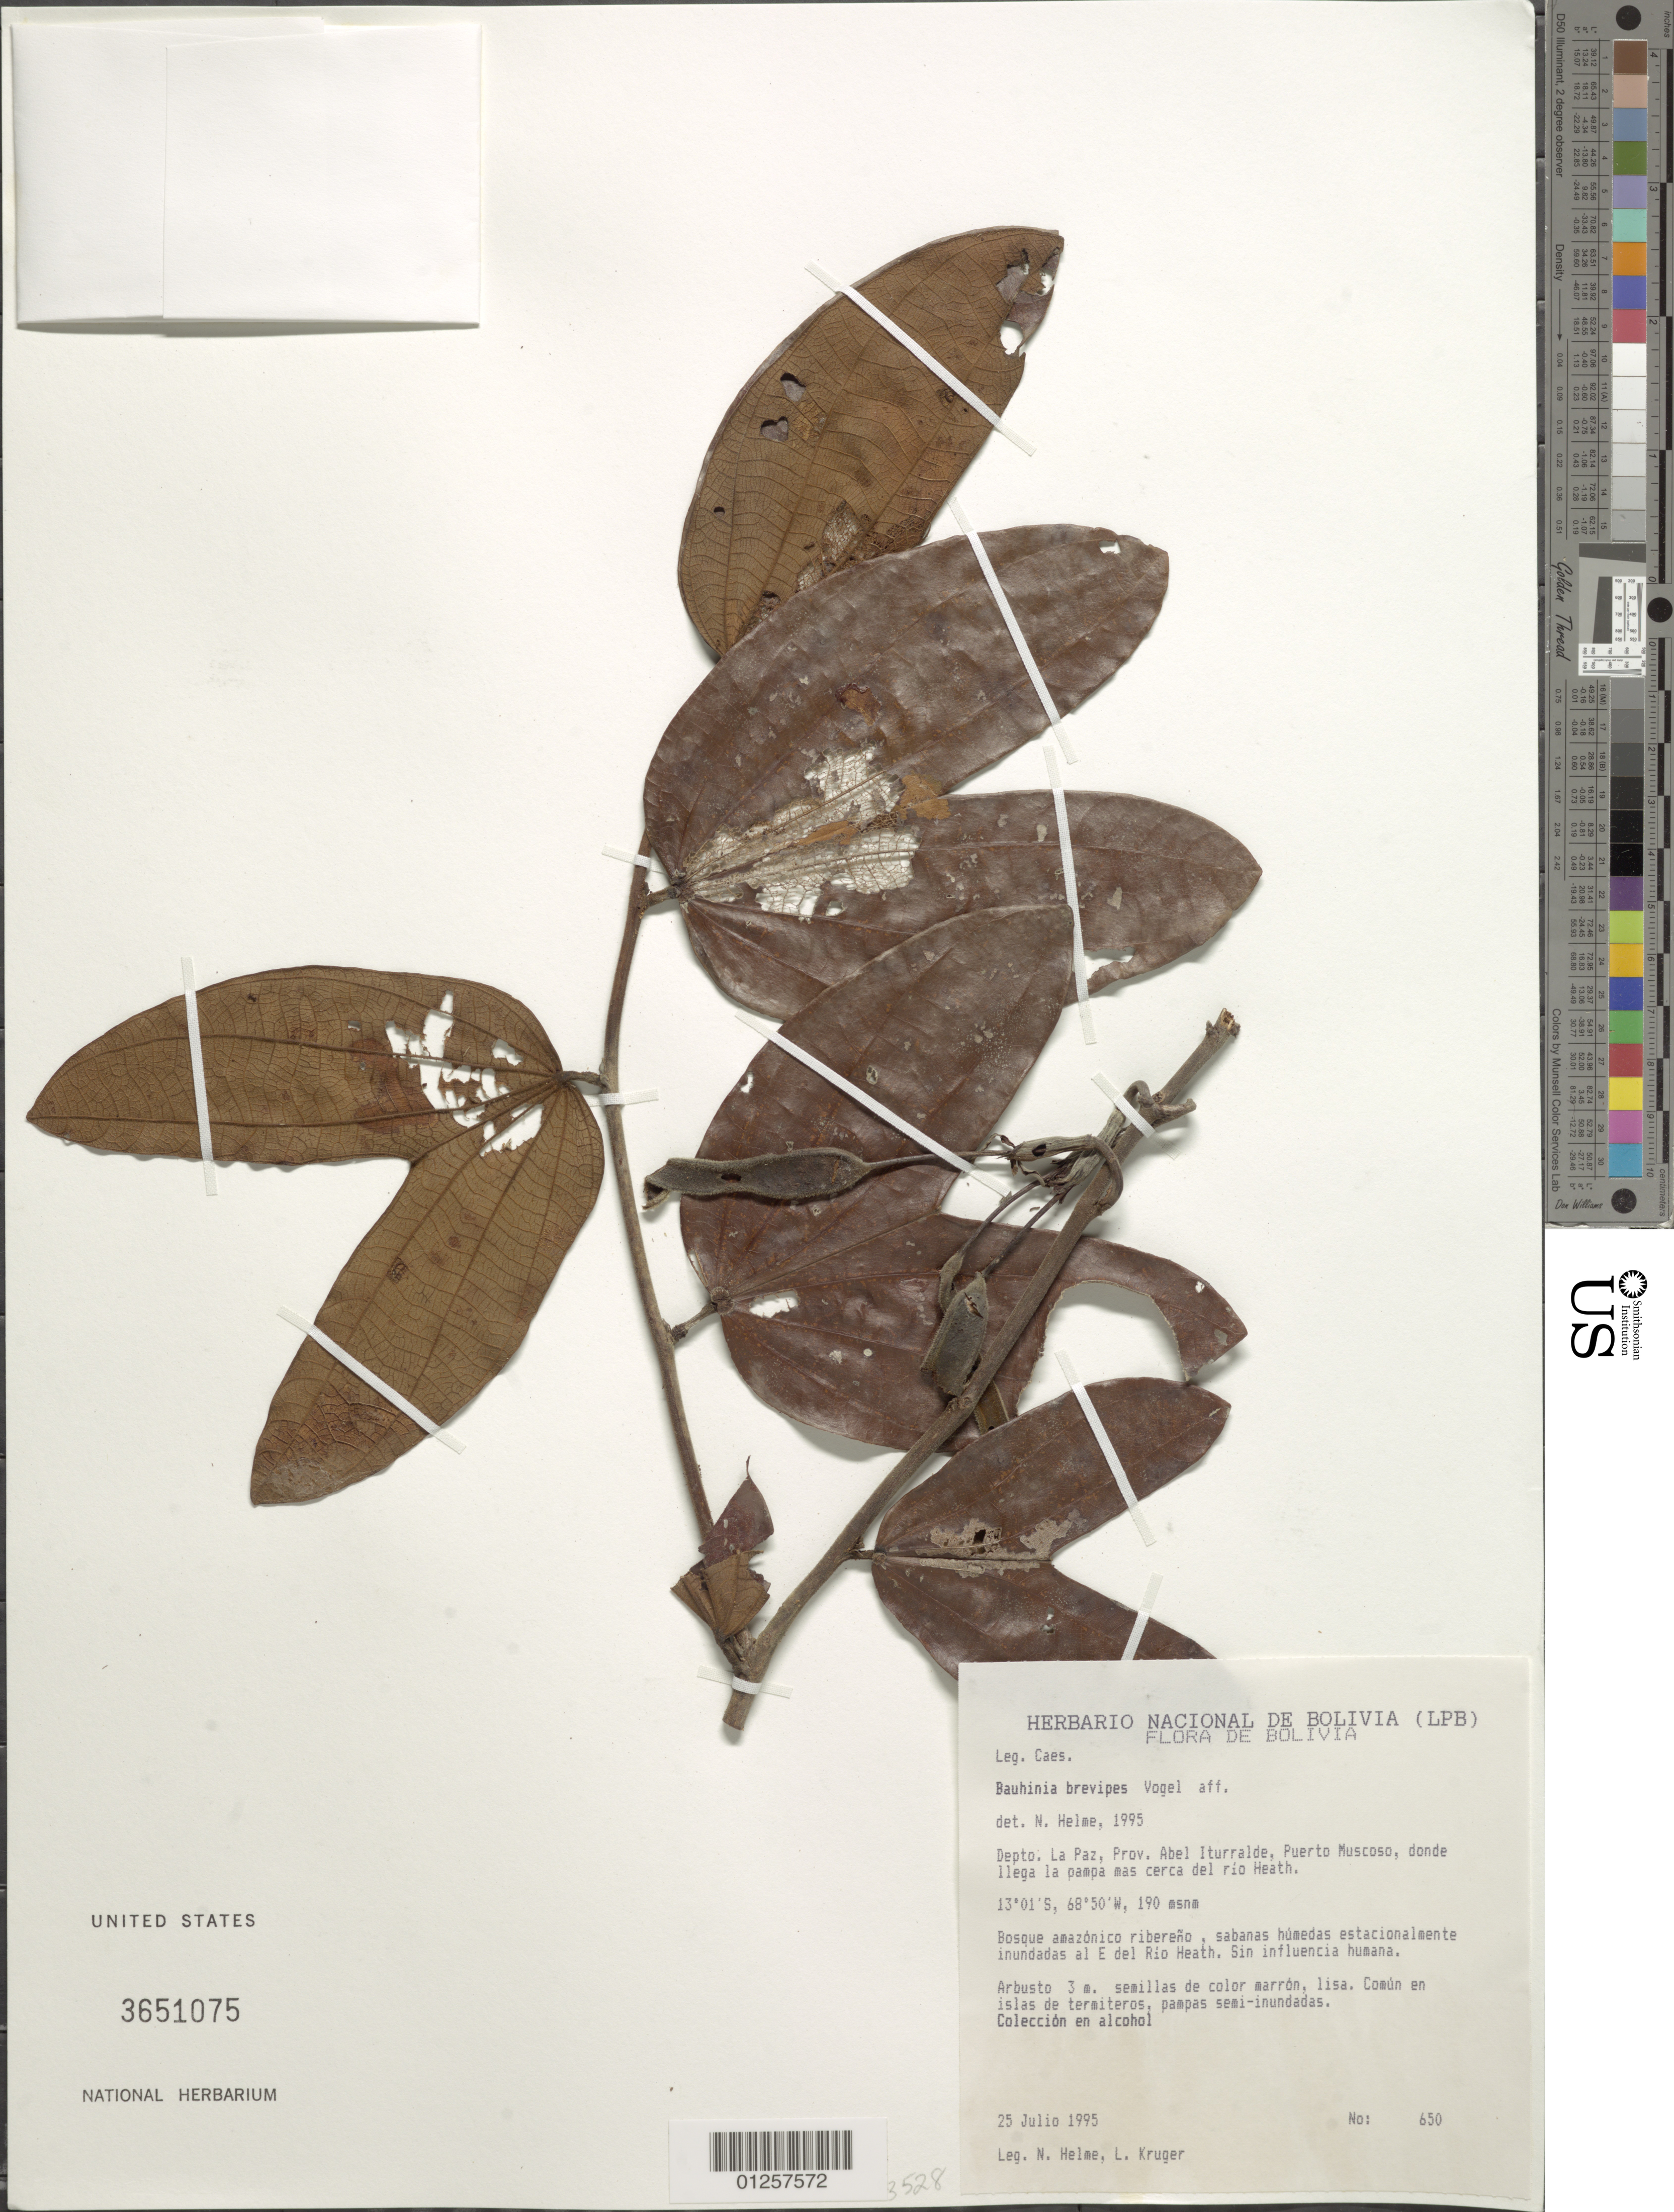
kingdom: Plantae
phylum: Tracheophyta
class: Magnoliopsida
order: Fabales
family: Fabaceae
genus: Bauhinia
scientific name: Bauhinia brevipes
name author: Vogel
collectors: N. Helme & L. Kruger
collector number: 650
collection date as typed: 25 Jul 1995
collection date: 1995-07-25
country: Bolivia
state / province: La Paz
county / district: Abel Iturralde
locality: Puerto Muscoso, donde llega la pampa mas cerca del Rio Heath.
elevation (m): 190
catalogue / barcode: US 3651075